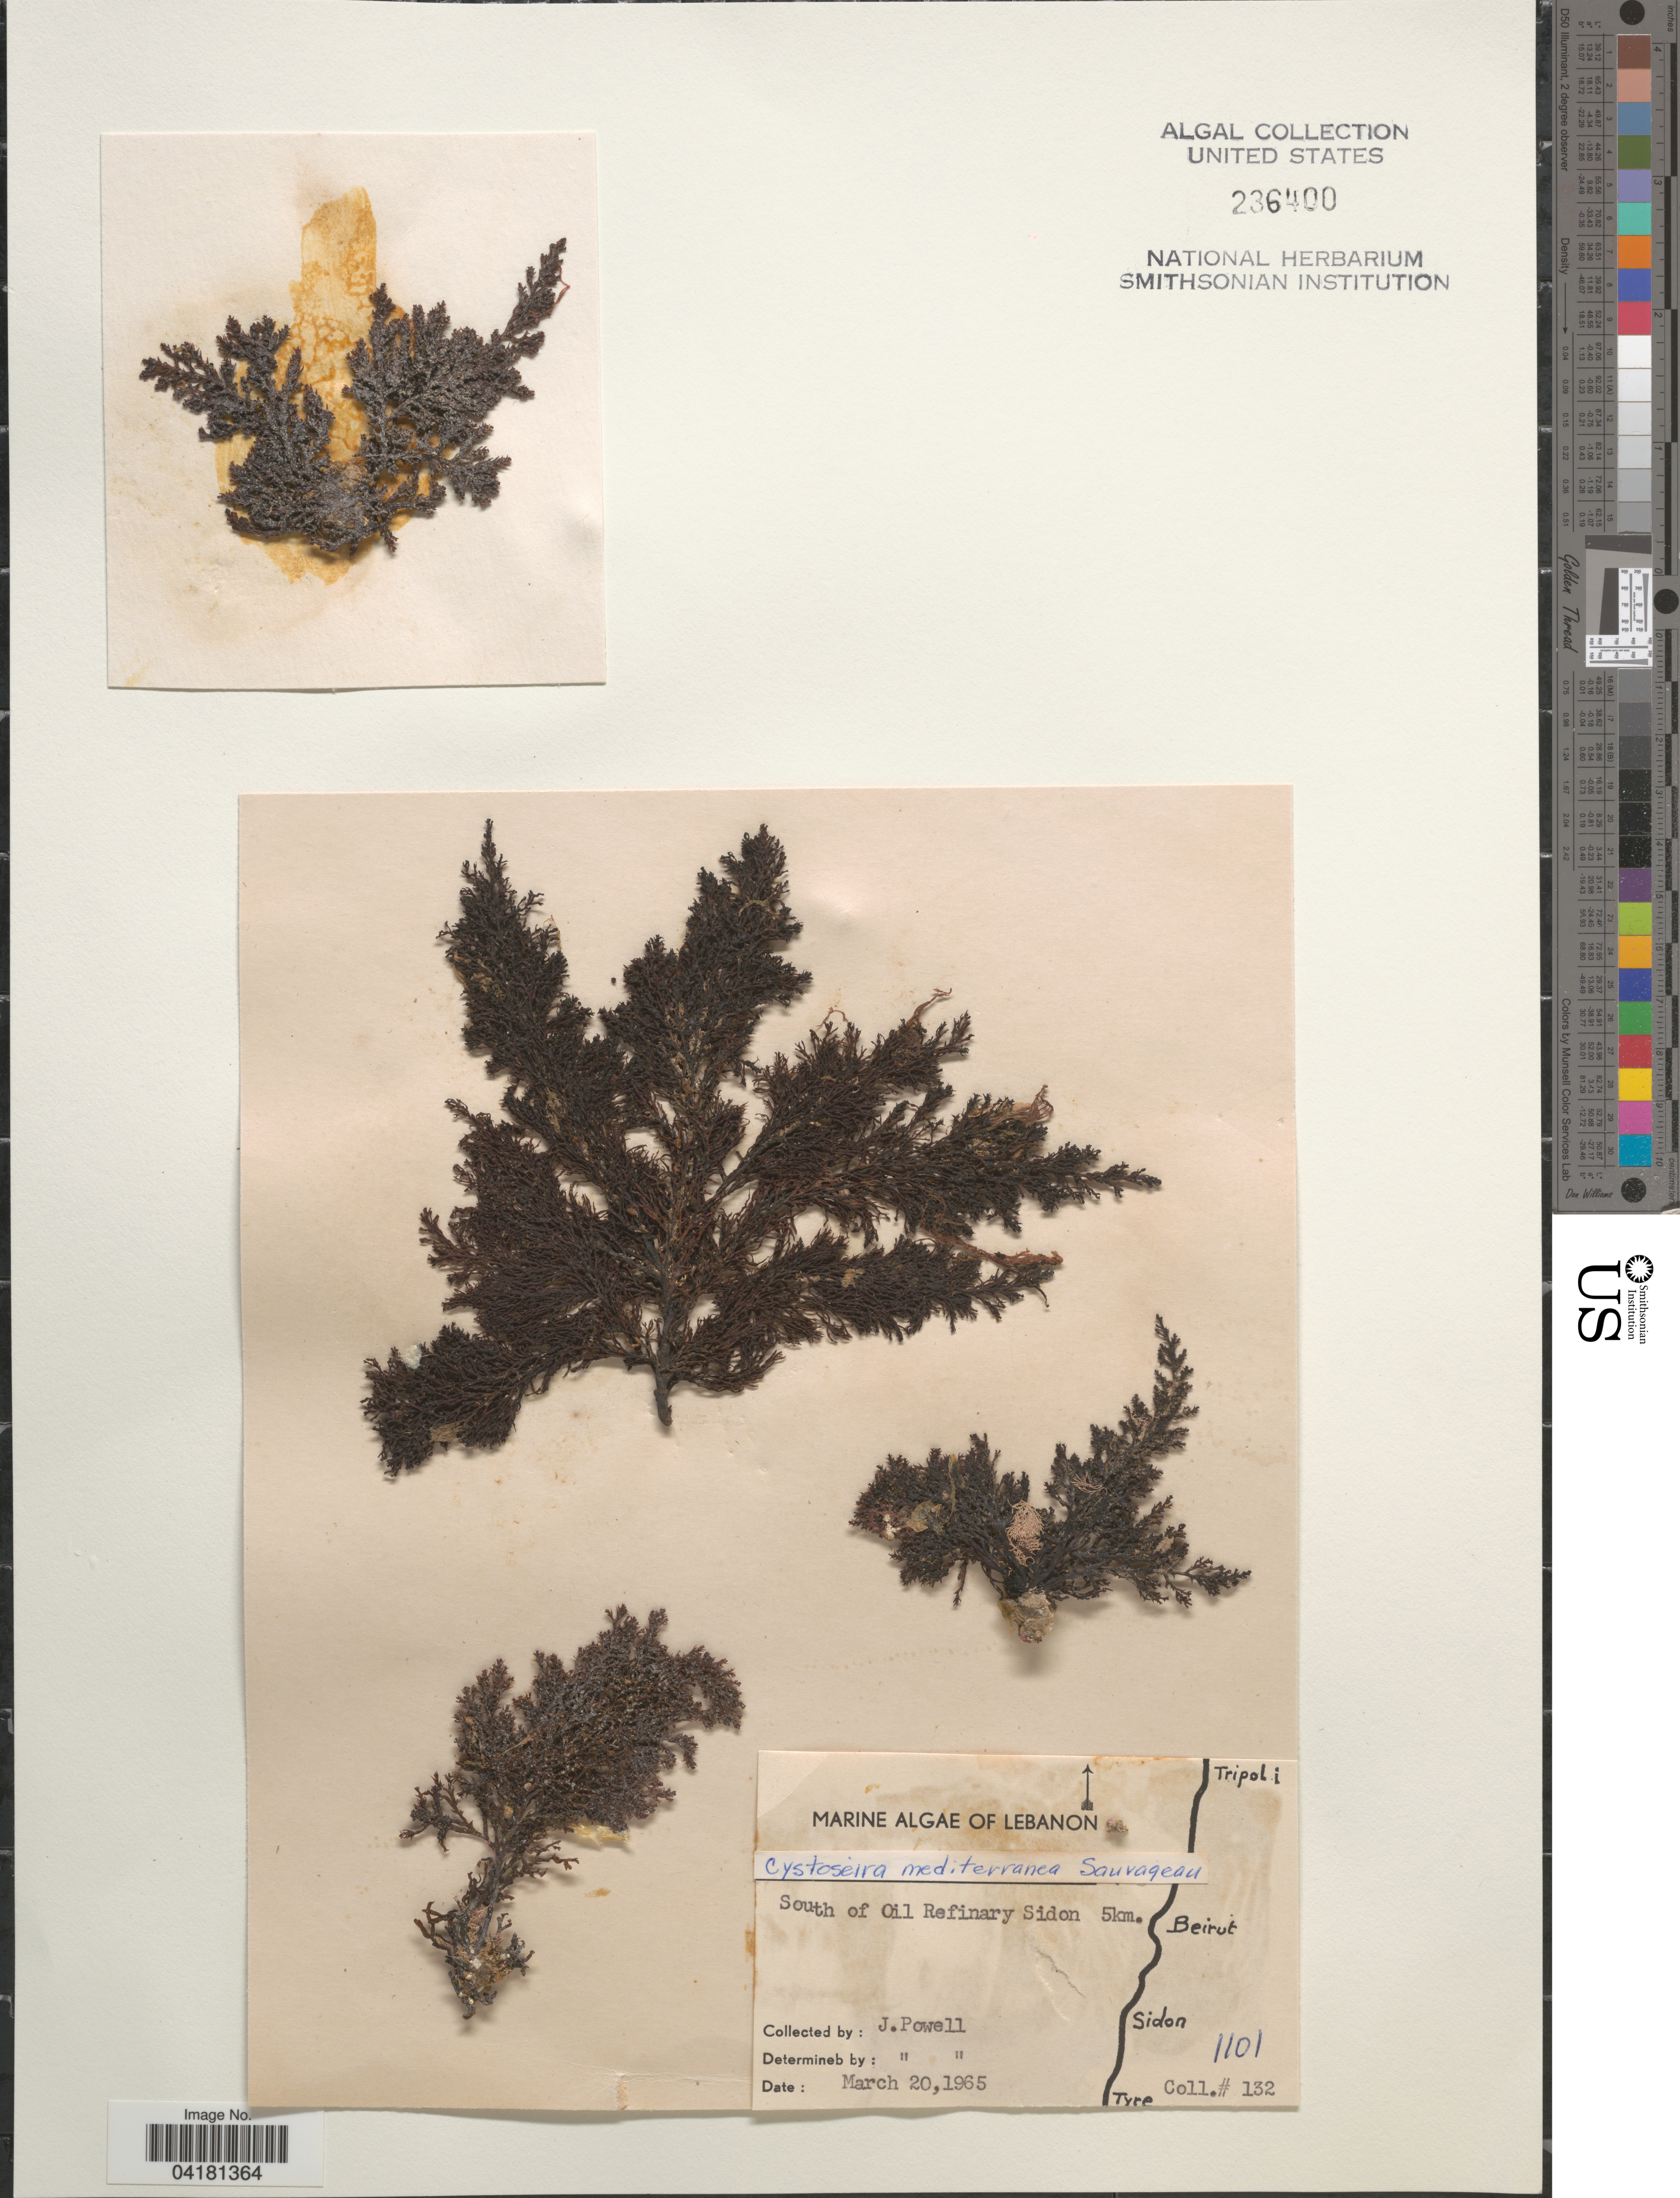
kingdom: Chromista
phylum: Ochrophyta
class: Phaeophyceae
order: Fucales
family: Sargassaceae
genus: Ericaria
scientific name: Ericaria mediterranea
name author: (Sauvageau) Molinari & Guiry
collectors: J. Powell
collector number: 132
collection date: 1965-03-20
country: Lebanon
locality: South of Oil Refinary Sidon 5km.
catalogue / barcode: US 236400